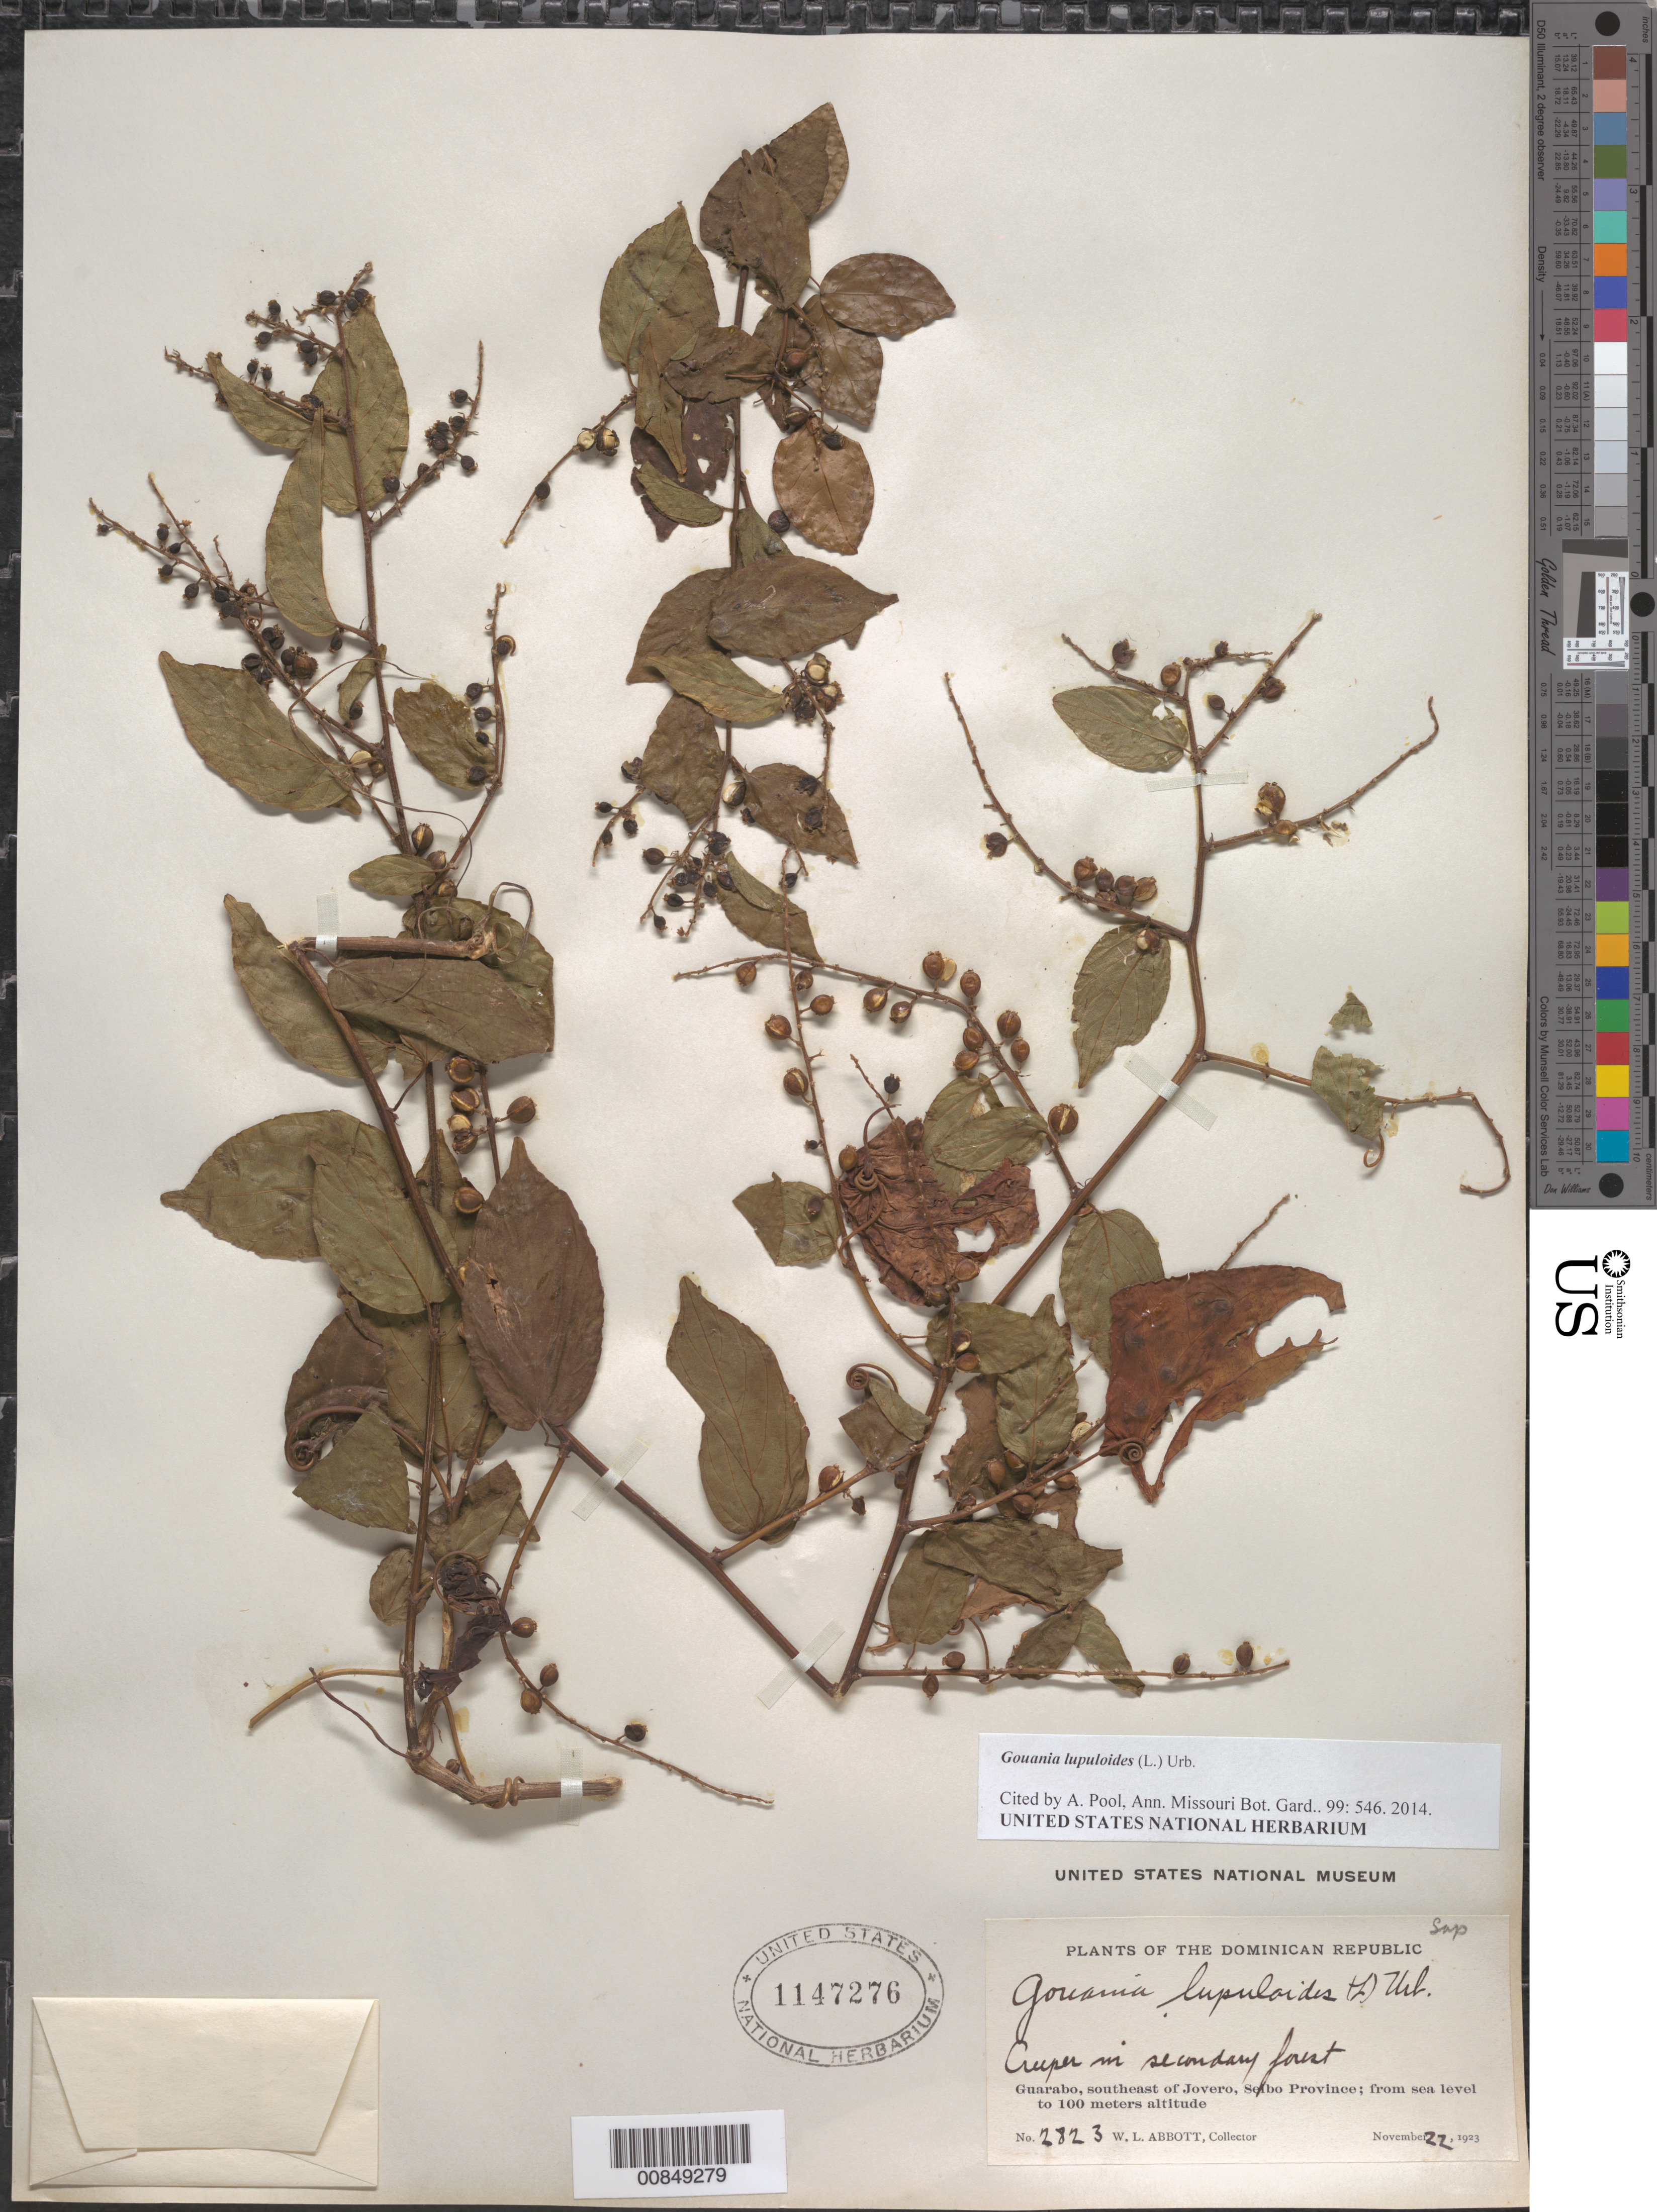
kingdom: Plantae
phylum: Tracheophyta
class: Magnoliopsida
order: Rosales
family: Rhamnaceae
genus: Gouania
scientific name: Gouania lupuloides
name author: (L.) Urb.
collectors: W. L. Abbott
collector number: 2823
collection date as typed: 22 Nov 1923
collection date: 1923-11-22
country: Dominican Republic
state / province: El Seibo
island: Hispaniola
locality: Guarabo, southeast of Jovero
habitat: In secondary forest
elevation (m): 0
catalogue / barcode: US 1147276